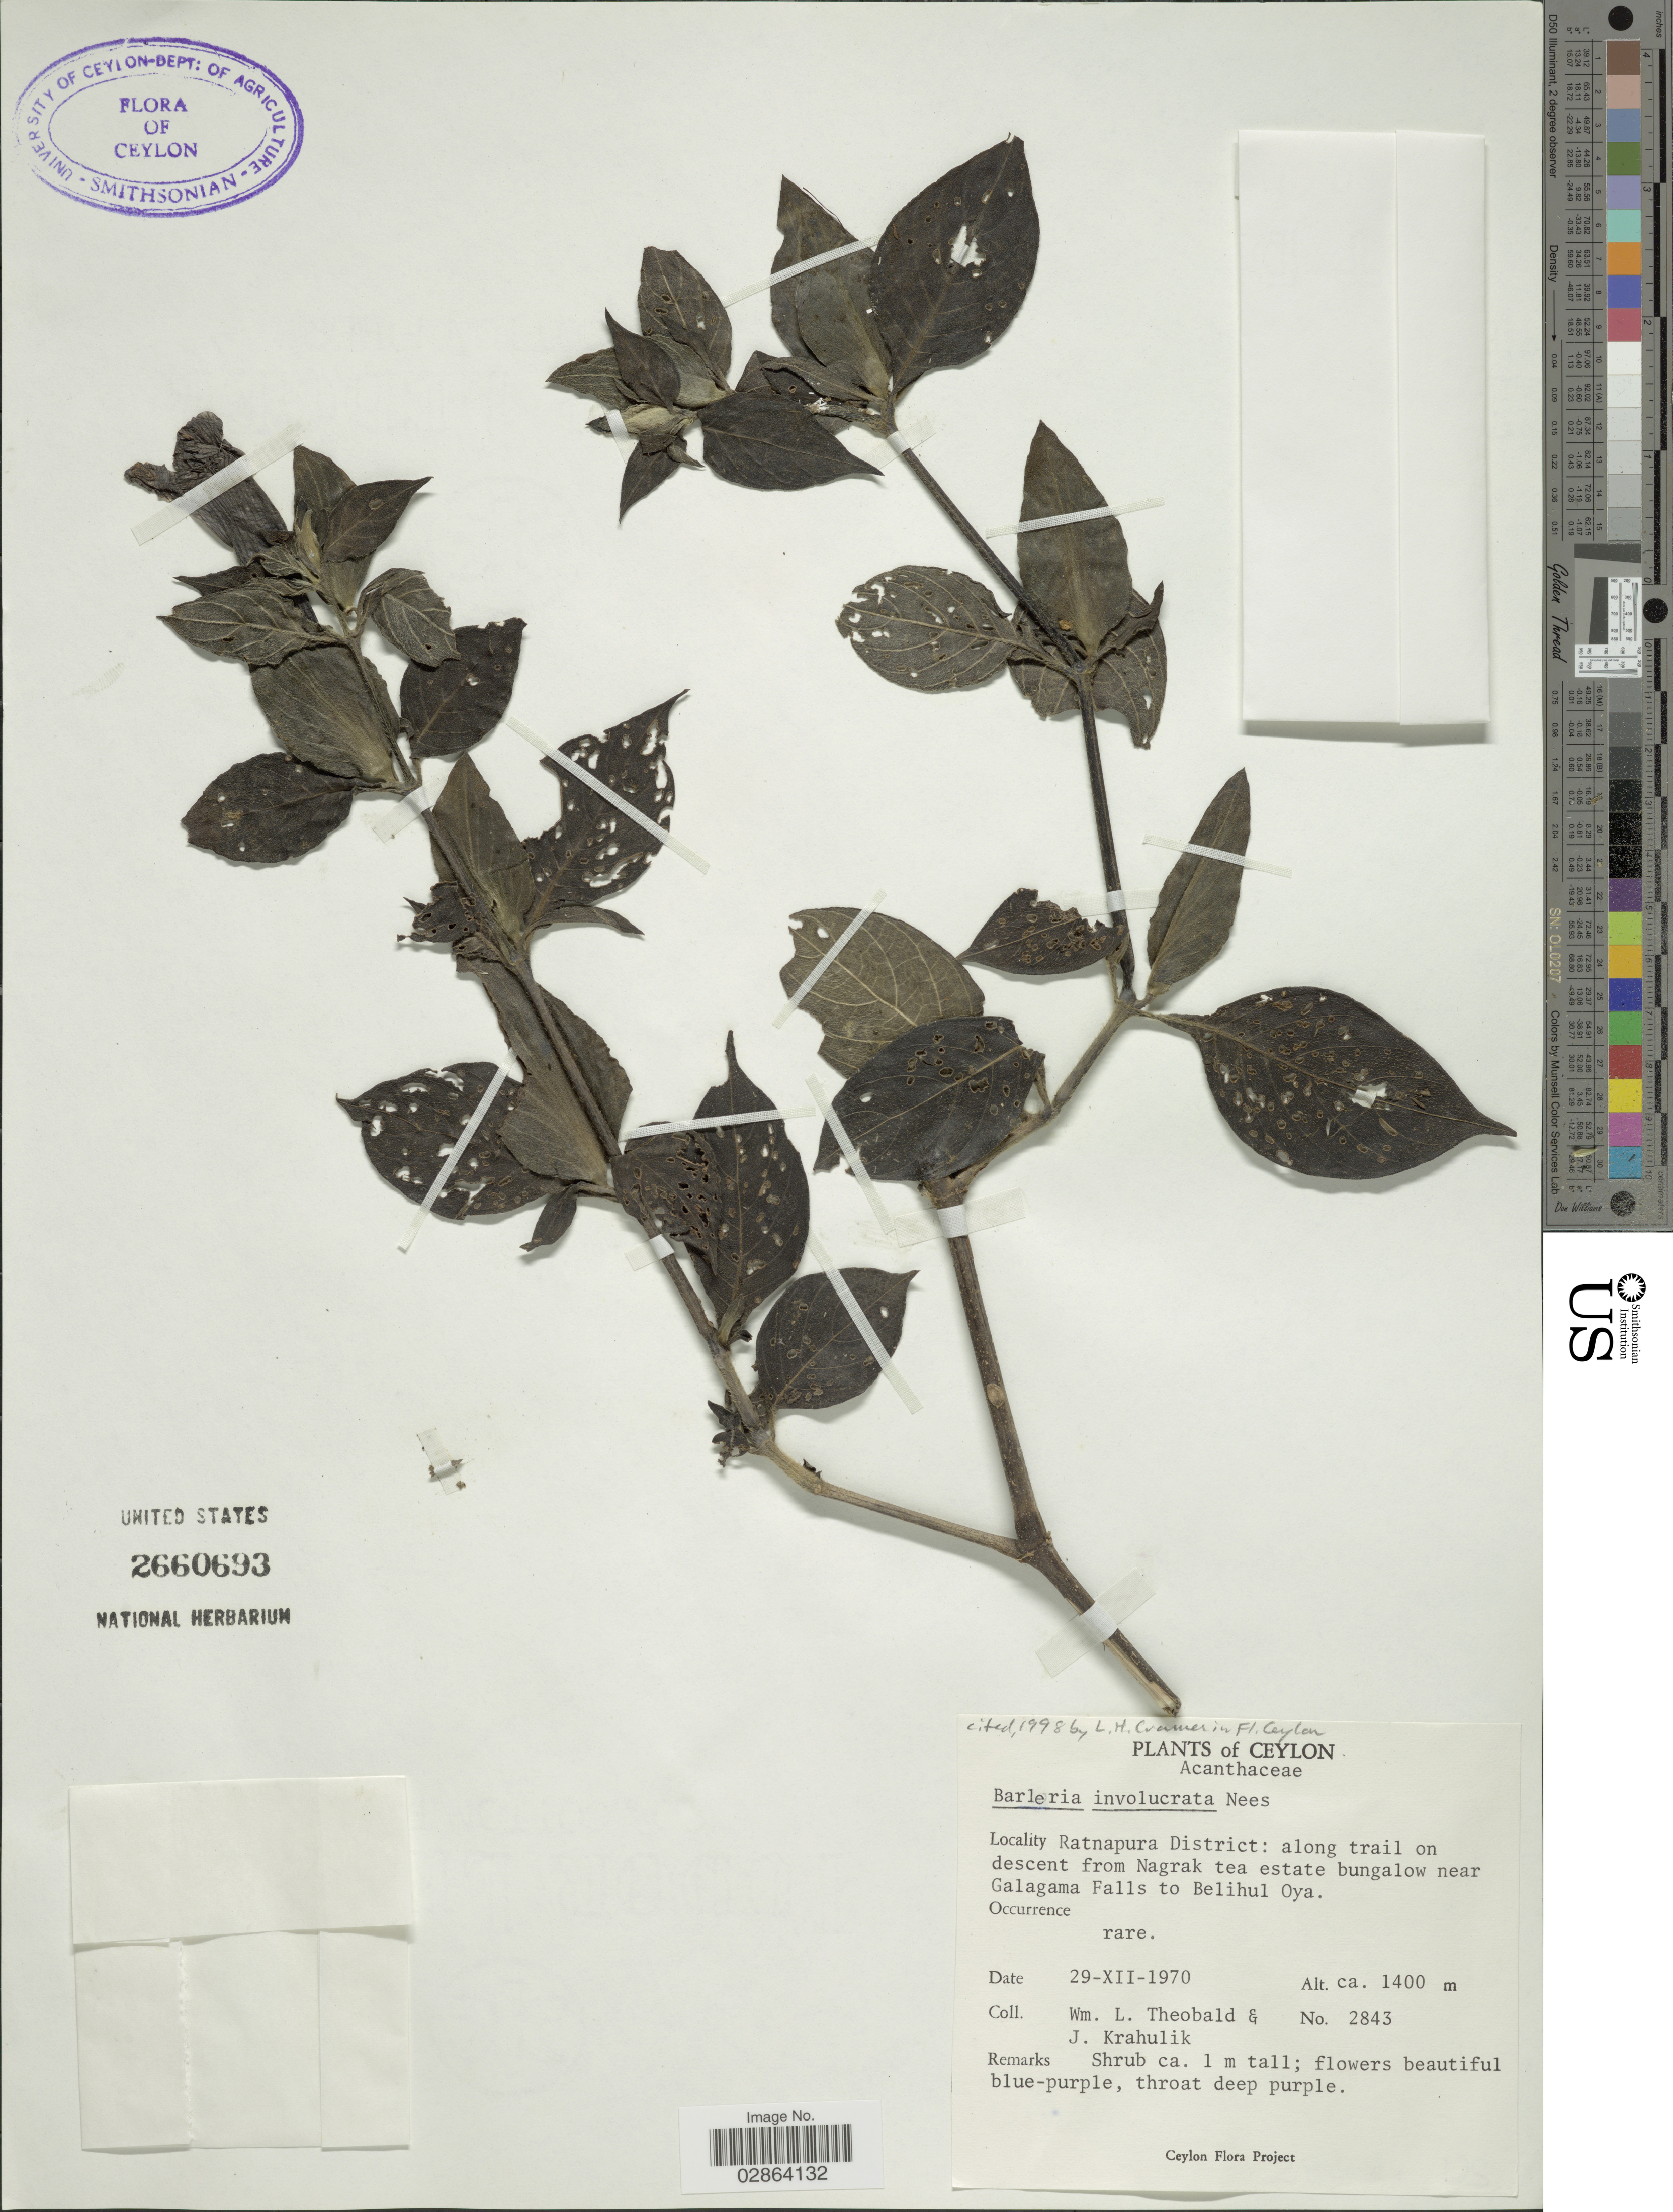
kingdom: Plantae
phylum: Tracheophyta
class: Magnoliopsida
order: Lamiales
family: Acanthaceae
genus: Barleria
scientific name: Barleria involucrata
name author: Nees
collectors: W. L. Theobald & J. Krahulik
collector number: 2843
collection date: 1970-12-29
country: Sri Lanka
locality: Ceylon, Ratnapura District: along trail on descent from Nagrak tea estate bungalow near Galagama Falls to Belihul Oya.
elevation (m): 1400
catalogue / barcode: US 2660693